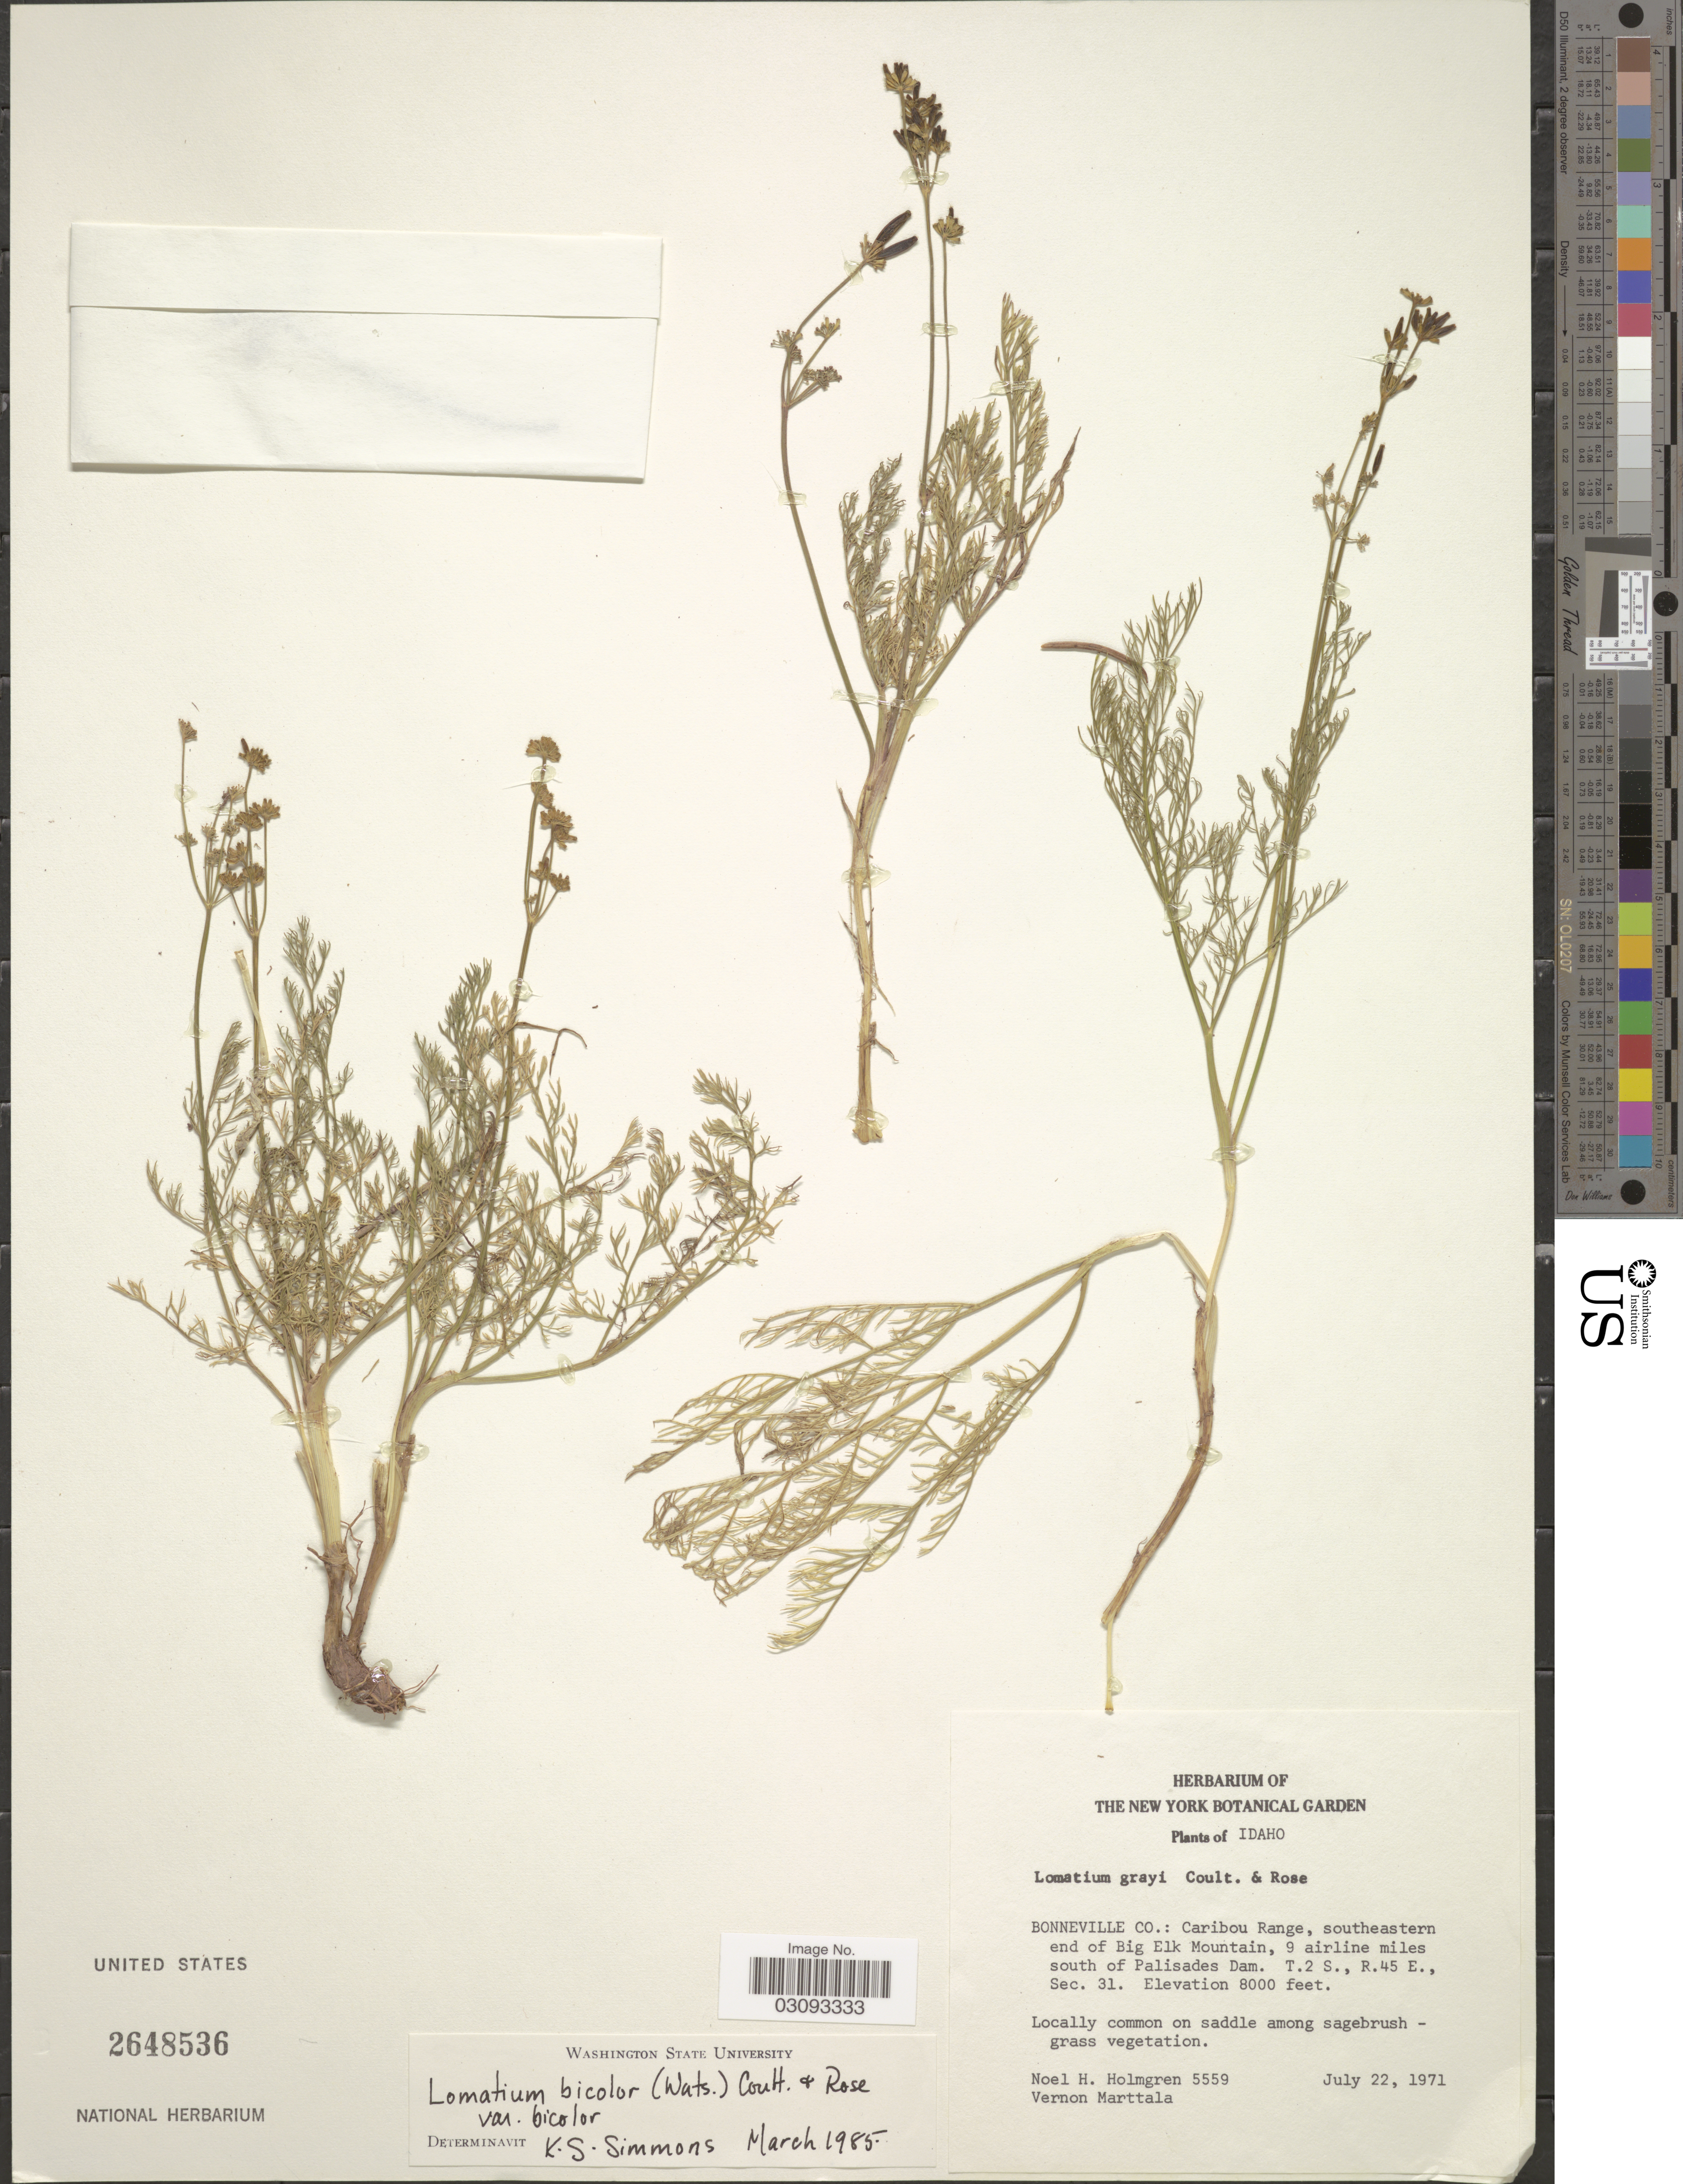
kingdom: Plantae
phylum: Tracheophyta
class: Magnoliopsida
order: Apiales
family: Apiaceae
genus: Lomatium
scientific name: Lomatium bicolor var. bicolor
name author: (S. Watson) J.M. Coult. & Rose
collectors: N. H. Holmgren & V. Marttala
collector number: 5559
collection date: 1971-07-22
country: United States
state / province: Idaho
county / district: Bonneville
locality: Caribou Range, southeastern end of Big Elk Mountain, 9 airline miles south of Palisades Dam. T.2 S., R.45 E., Sec. 31.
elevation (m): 2438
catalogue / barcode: US 2648536